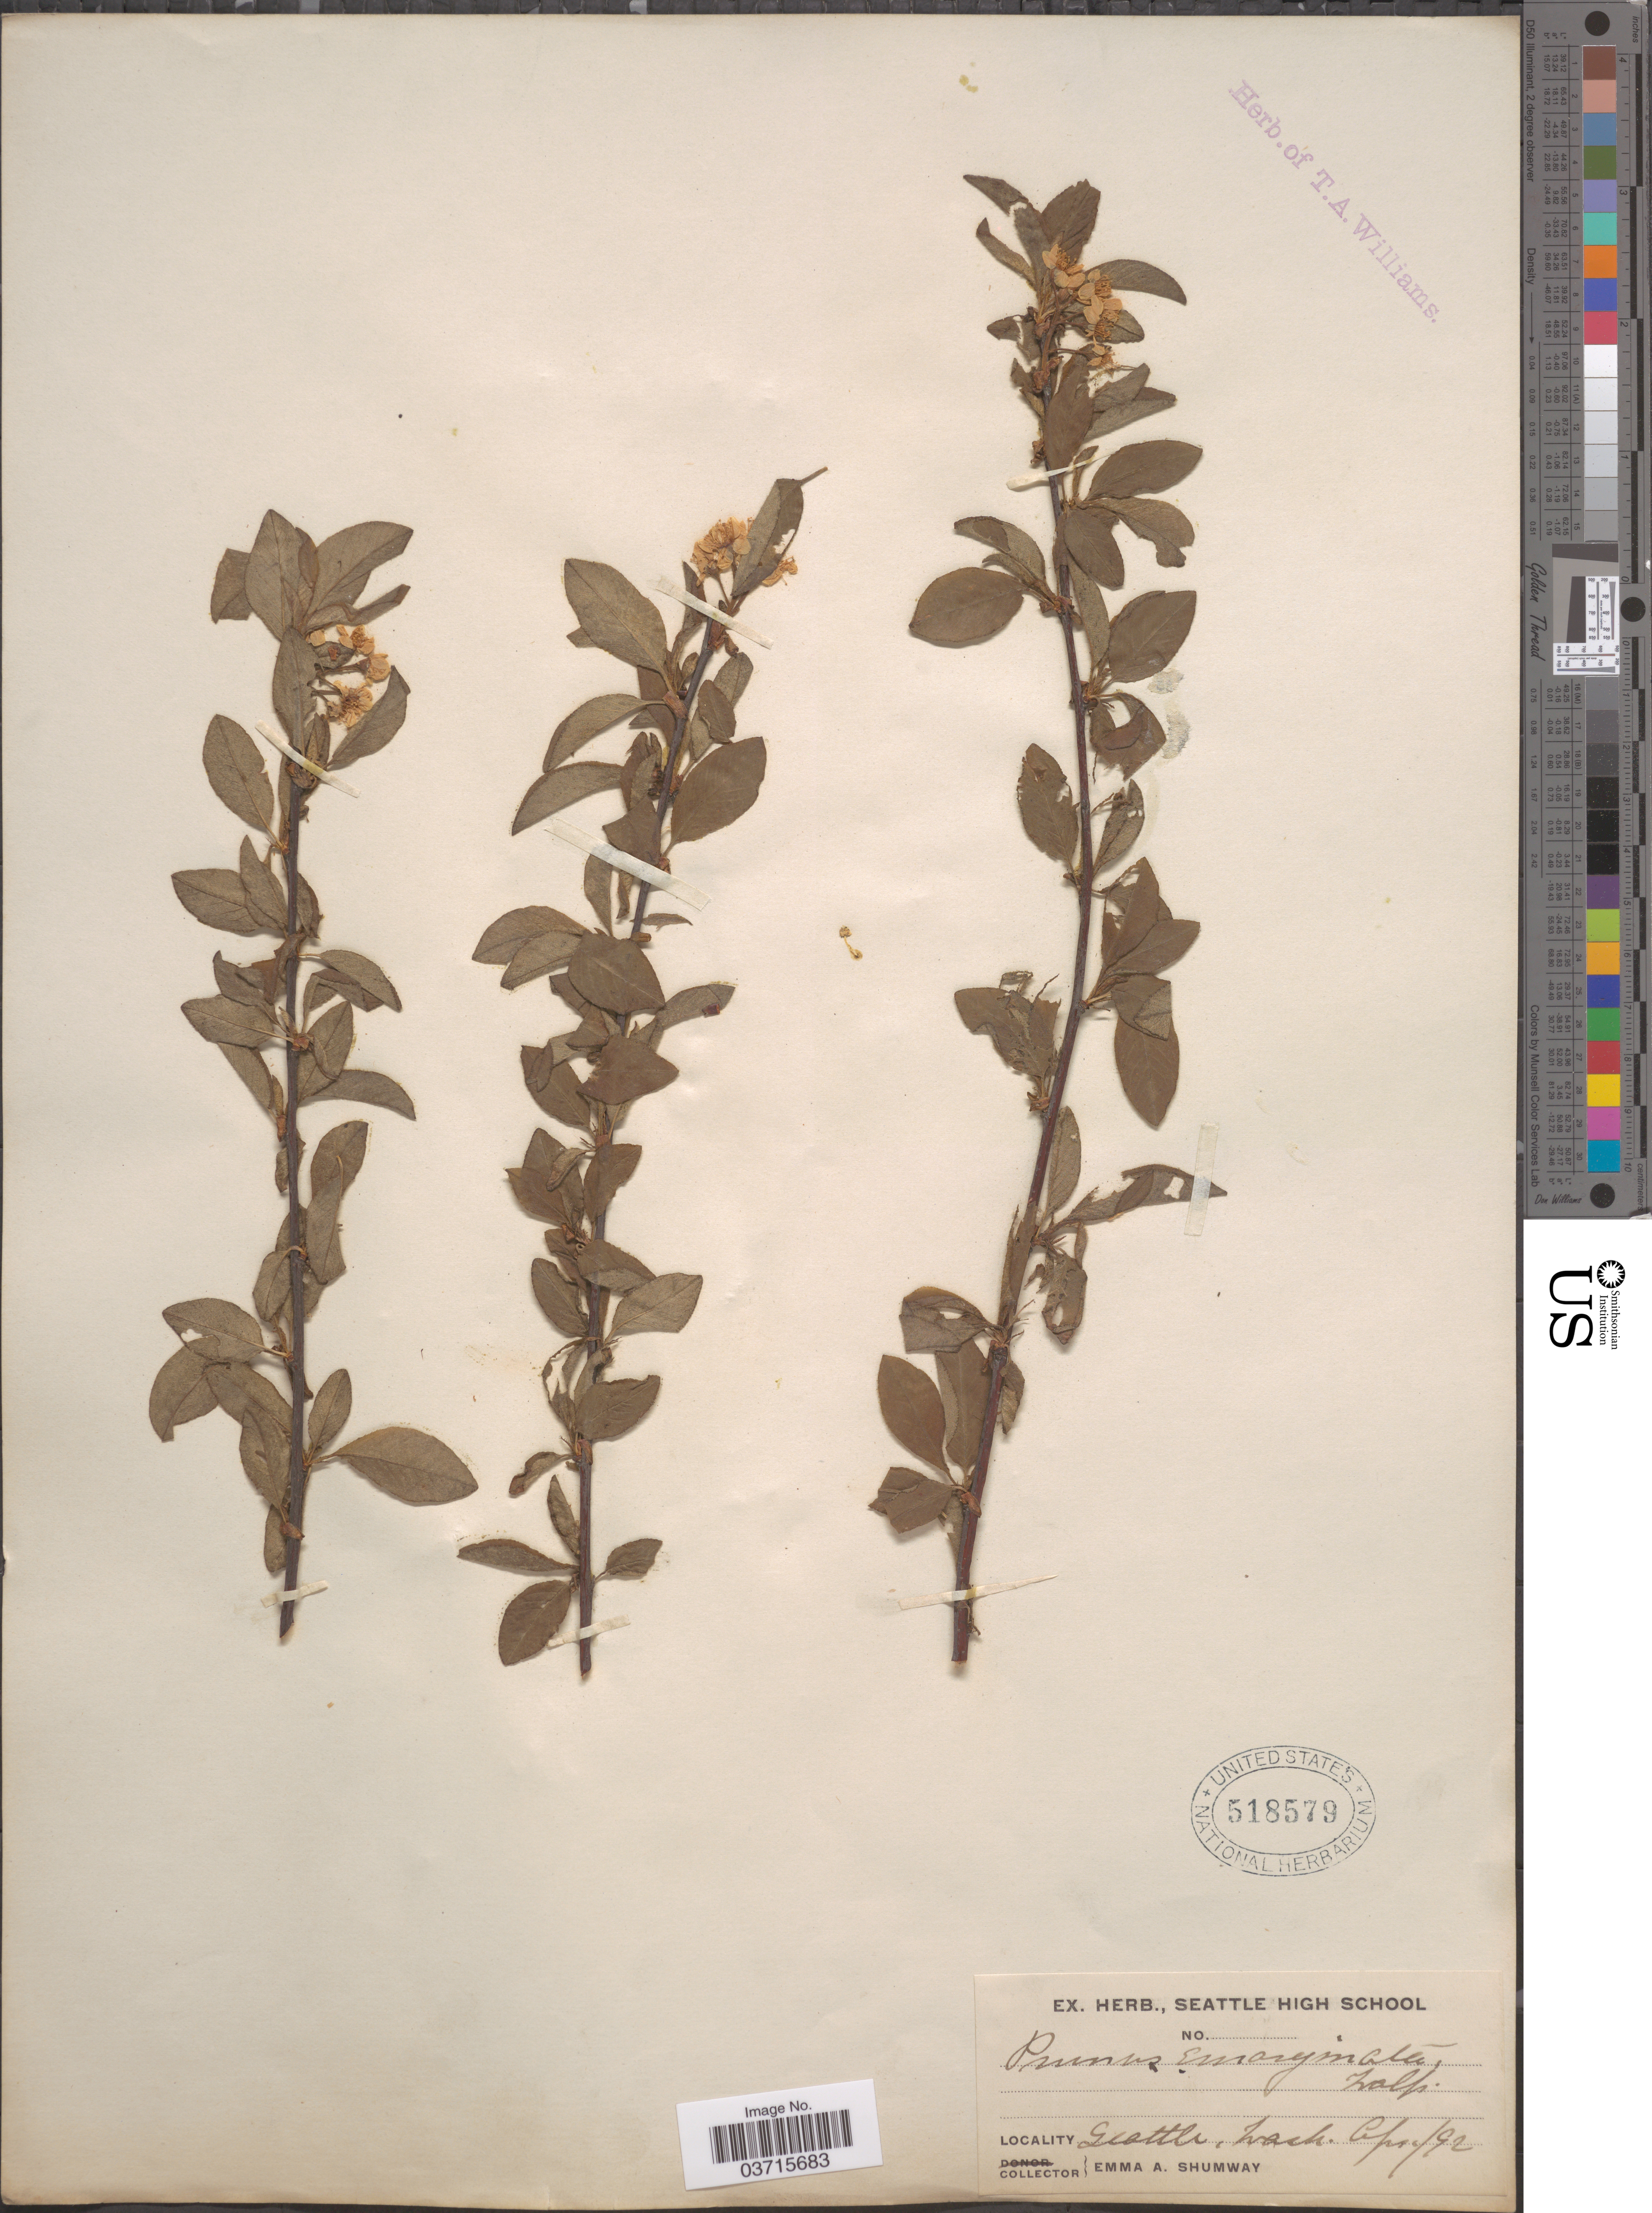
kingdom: Plantae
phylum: Tracheophyta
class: Magnoliopsida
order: Rosales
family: Rosaceae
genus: Prunus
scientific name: Prunus mollis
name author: Torr.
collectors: E. Shumway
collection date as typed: Transcribed d/m/y: /4/92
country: United States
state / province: Washington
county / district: King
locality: Seattle.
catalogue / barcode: US 518579